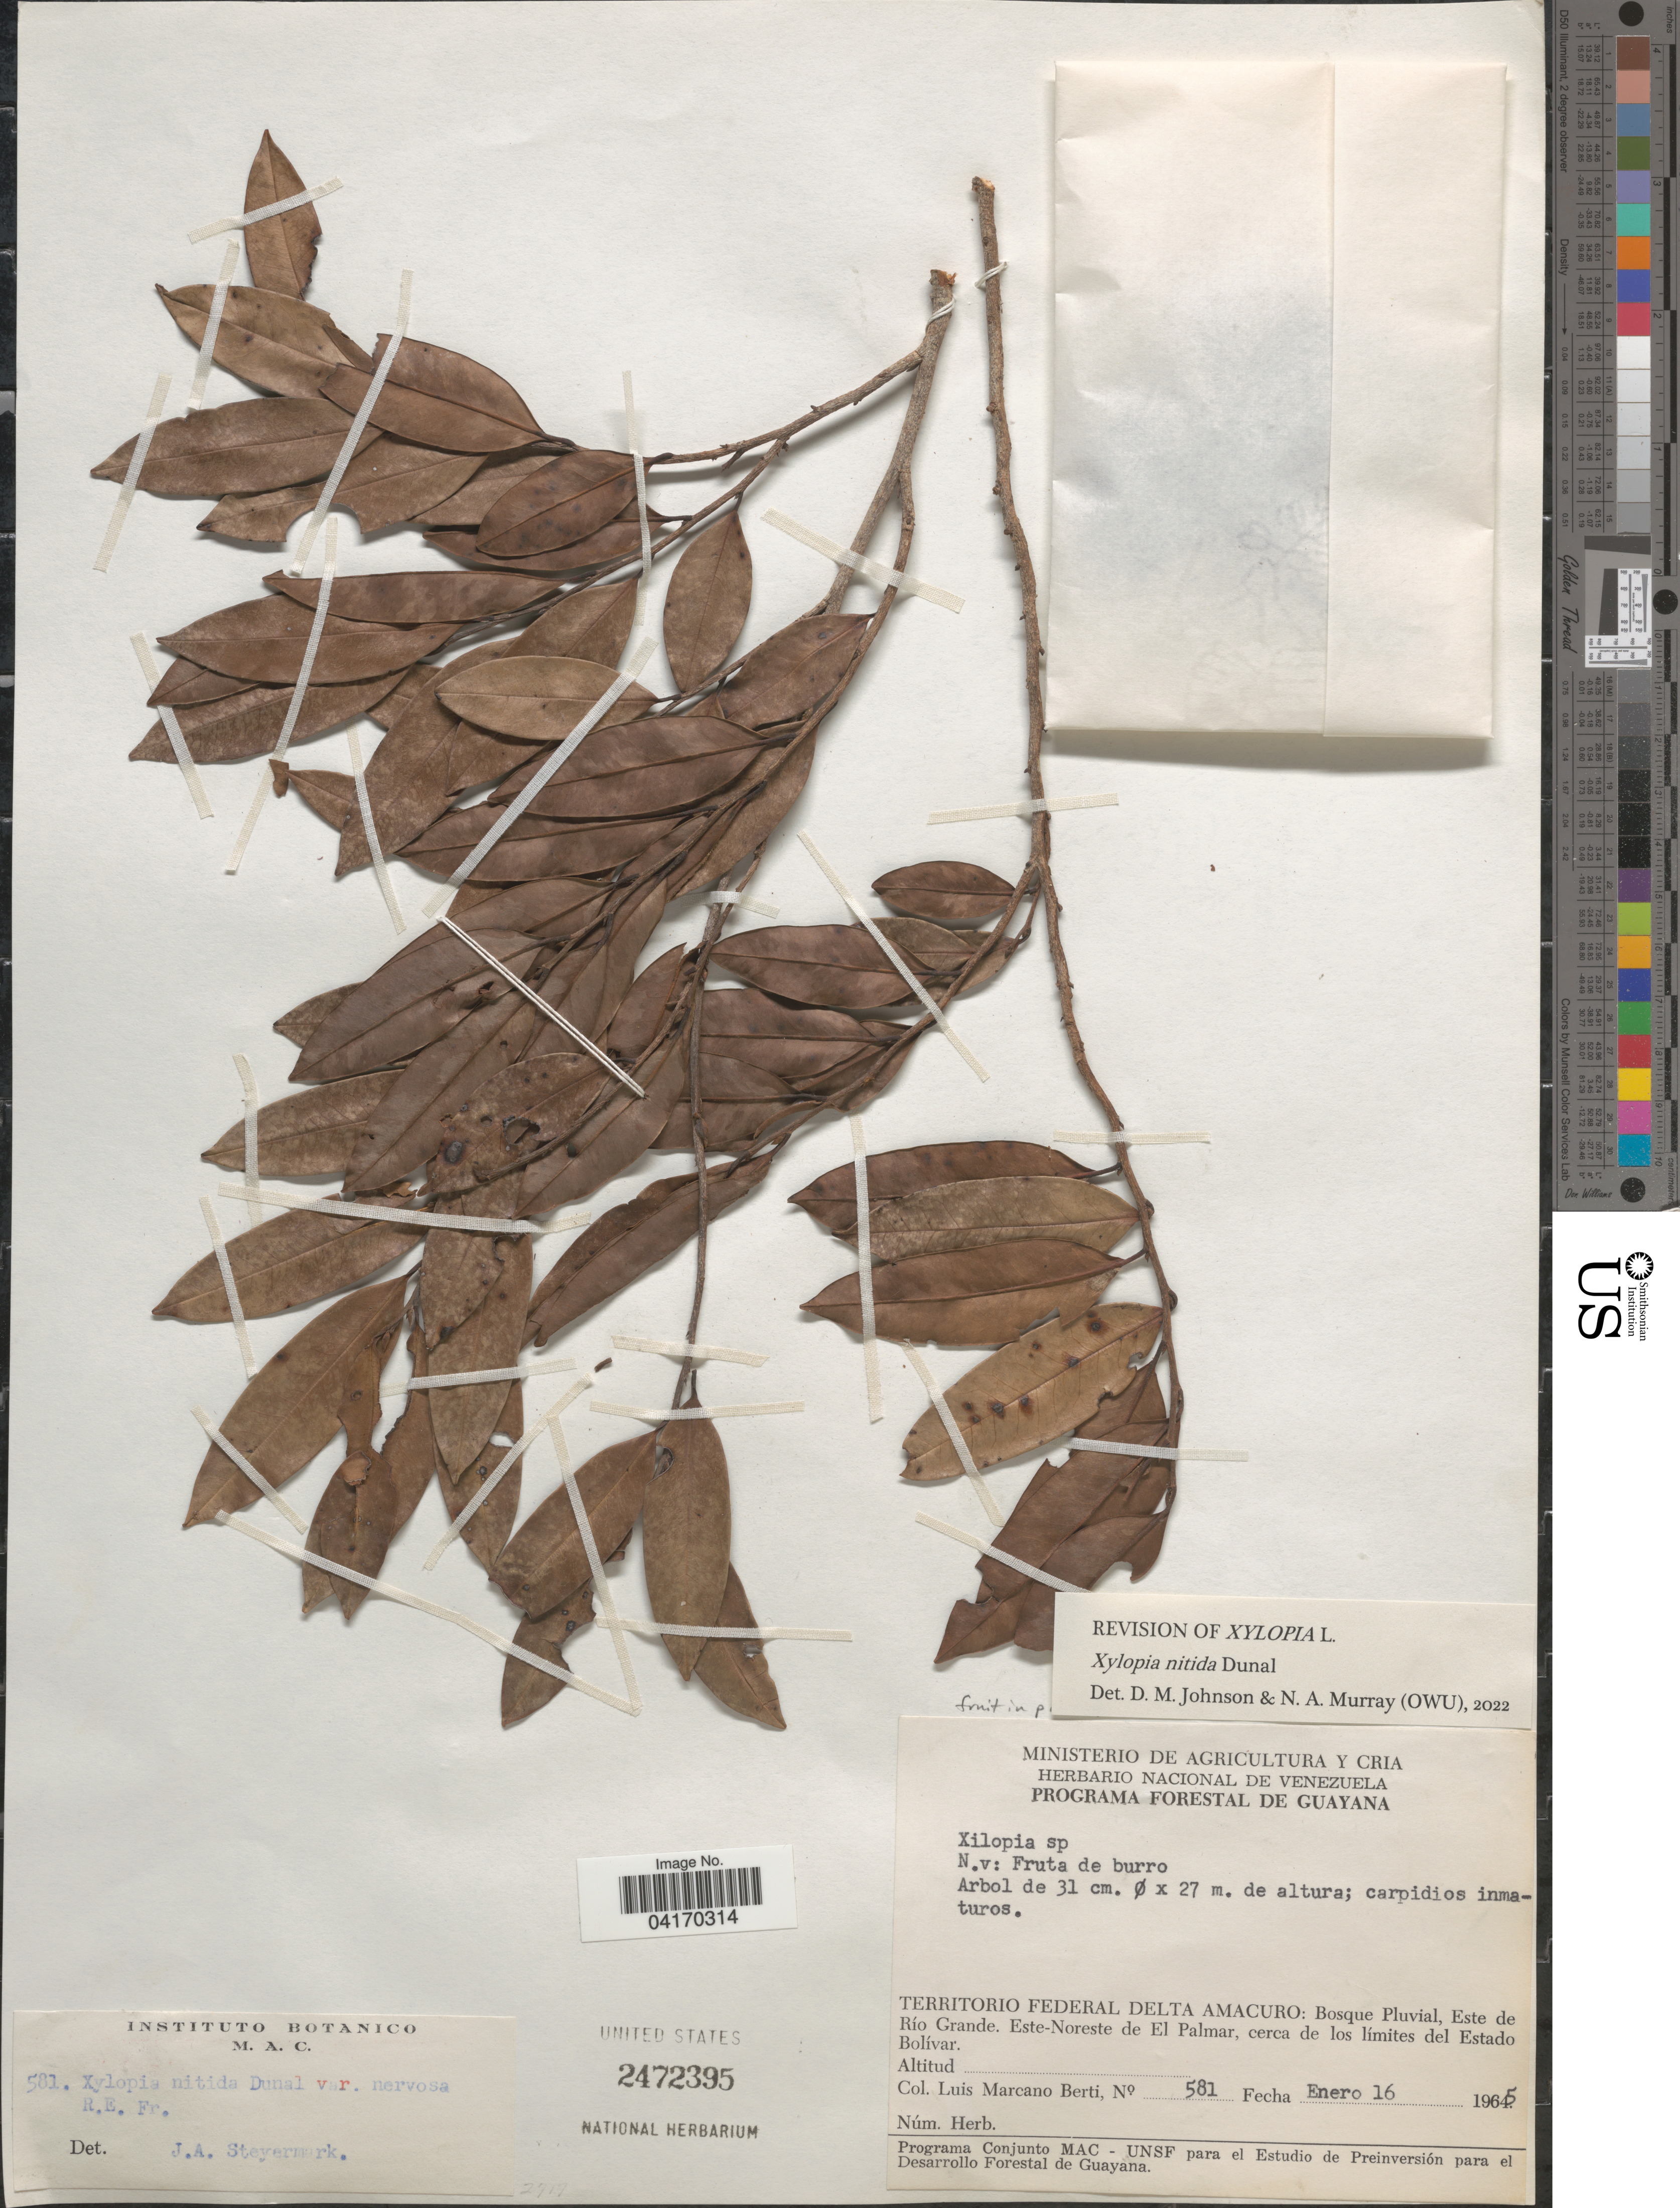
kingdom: Plantae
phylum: Tracheophyta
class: Magnoliopsida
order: Magnoliales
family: Annonaceae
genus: Xylopia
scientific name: Xylopia nitida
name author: Dunal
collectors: L. Marcano-Berti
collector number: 581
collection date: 1965-01-16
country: Venezuela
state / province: Delta Amacuro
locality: Territorio Federal Delta Amacuro: Bosque Pluvial, Este de Río Grande. Este-Noreste de El Palmar, cerca de los límites del Estado Bolívar.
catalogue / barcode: US 2472395